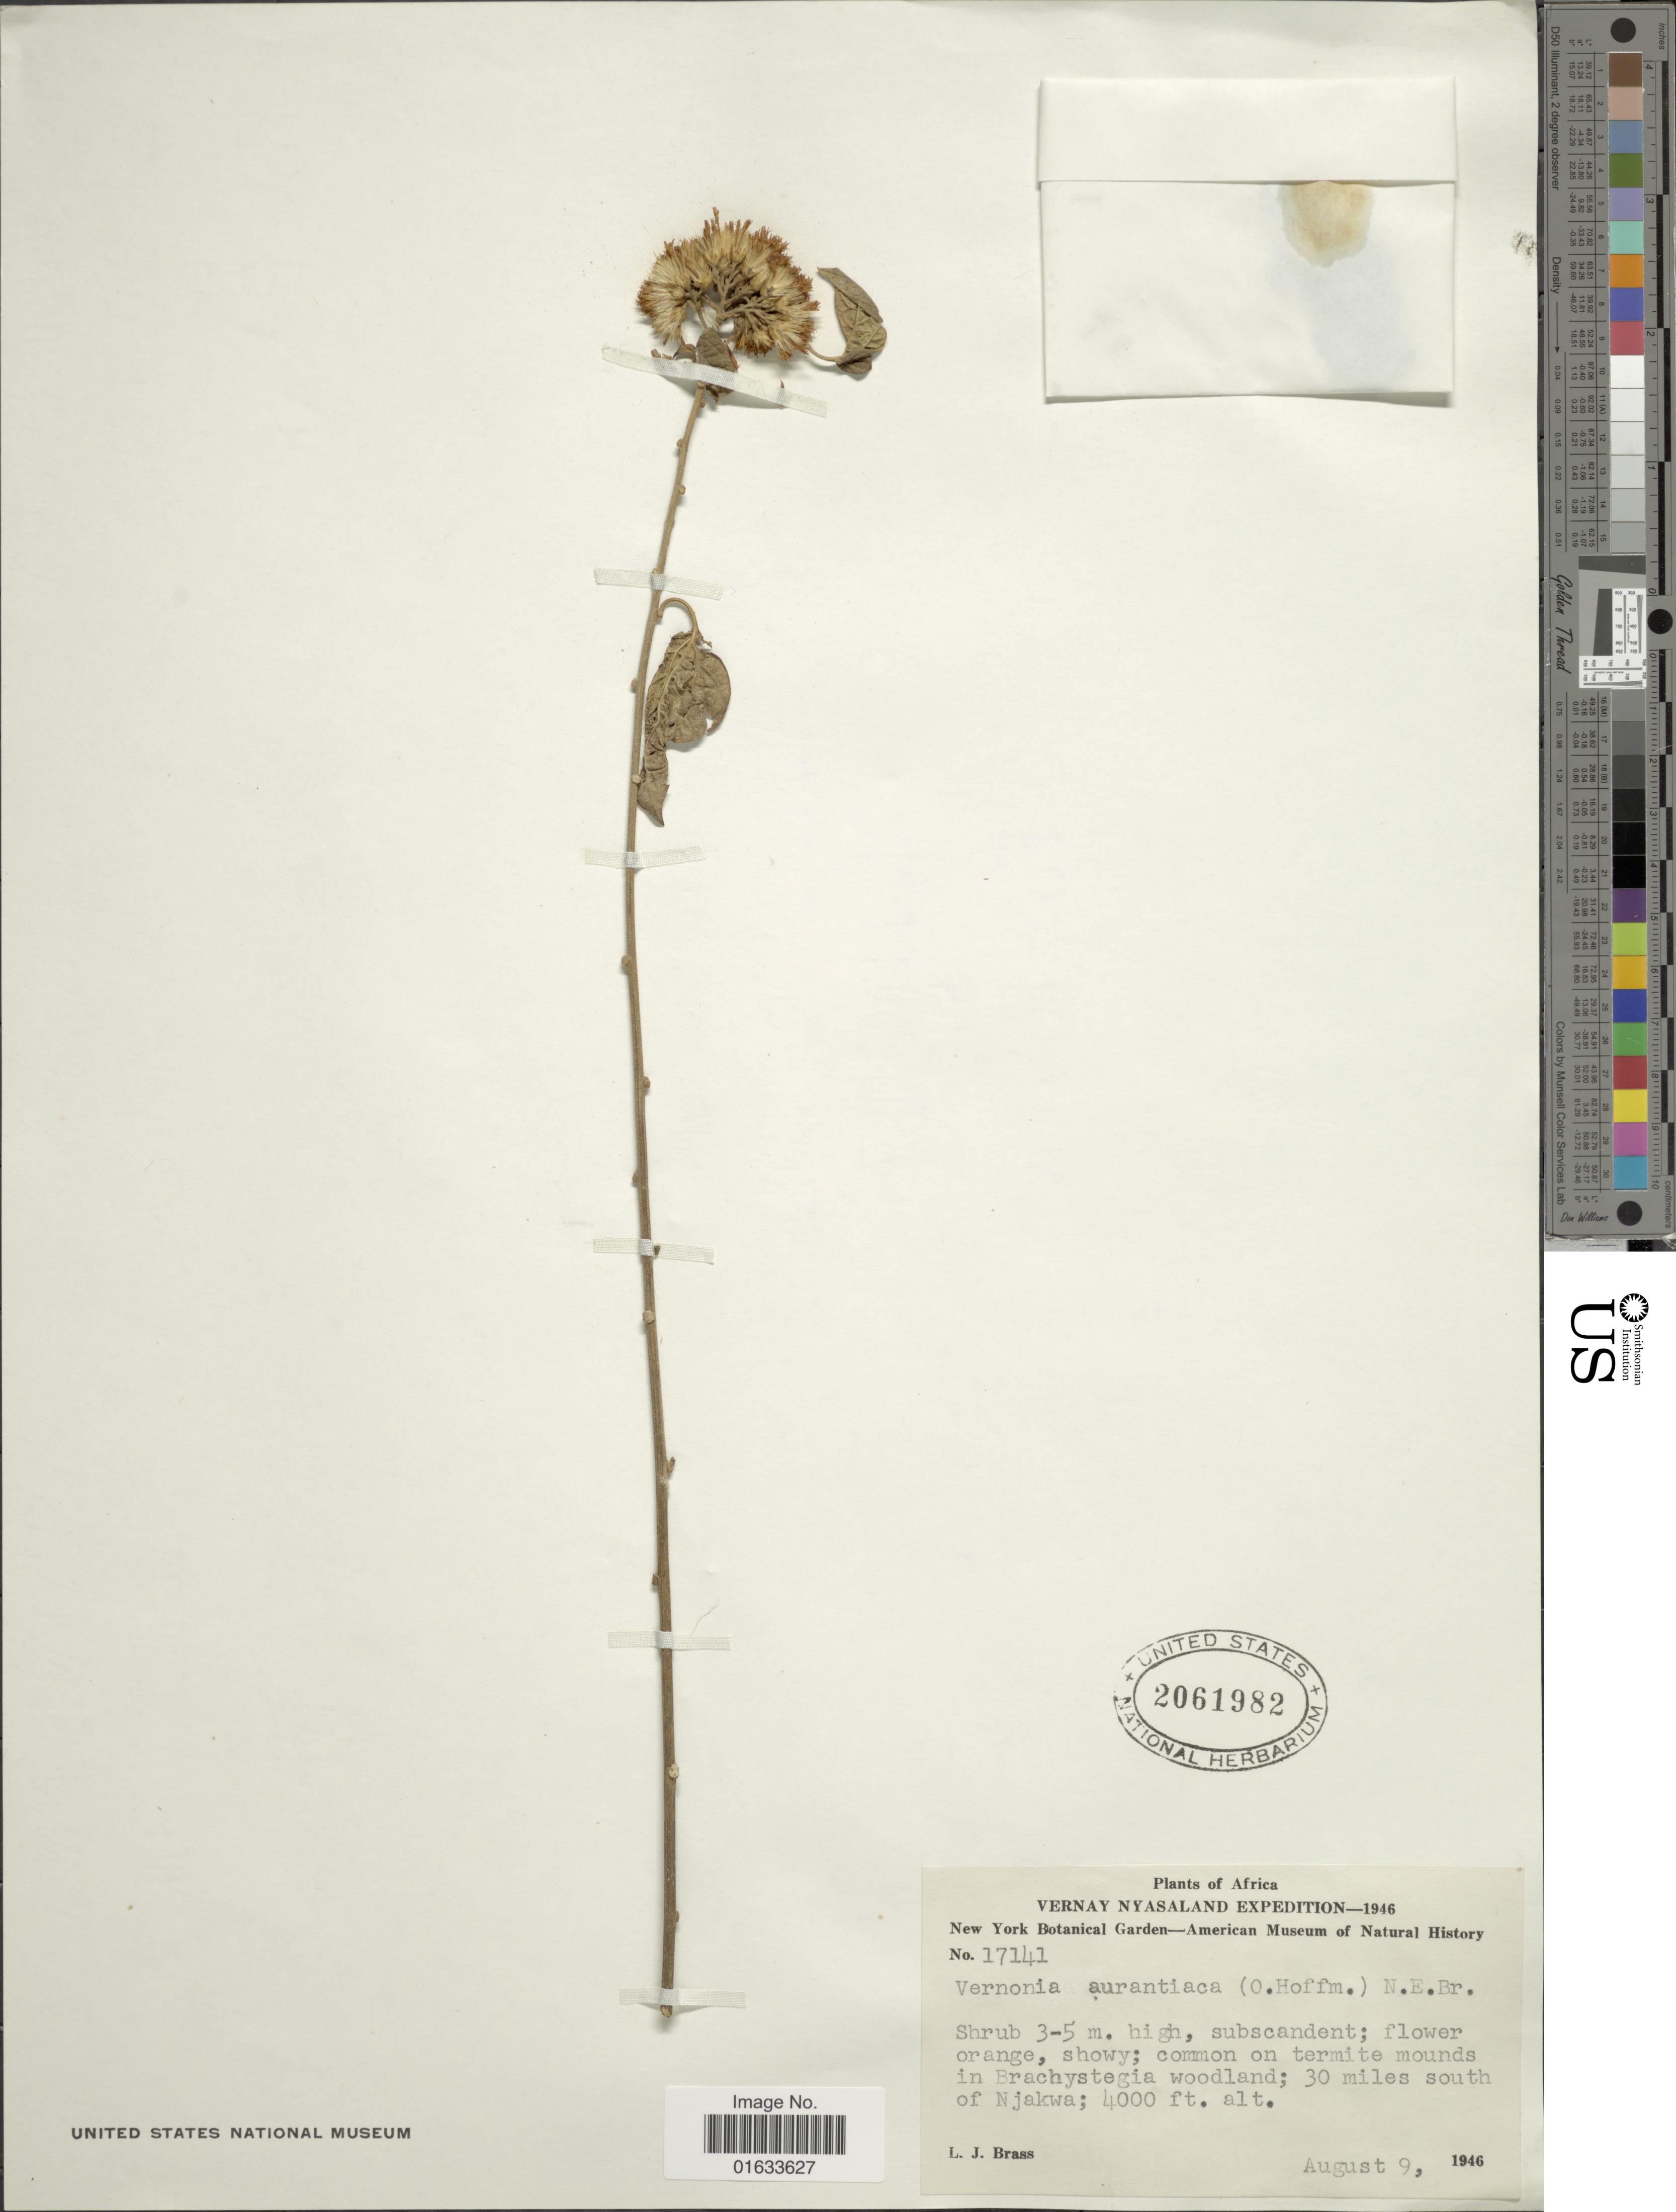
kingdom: Plantae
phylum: Tracheophyta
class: Magnoliopsida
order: Asterales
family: Asteraceae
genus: Distephanus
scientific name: Distephanus divaricatus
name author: (Steetz) H. Rob. & B. Kahn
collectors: L. J. Brass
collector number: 17141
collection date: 1946-08-09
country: Malawi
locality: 30 miles south of Njakwa.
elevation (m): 1219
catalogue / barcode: US 2061982